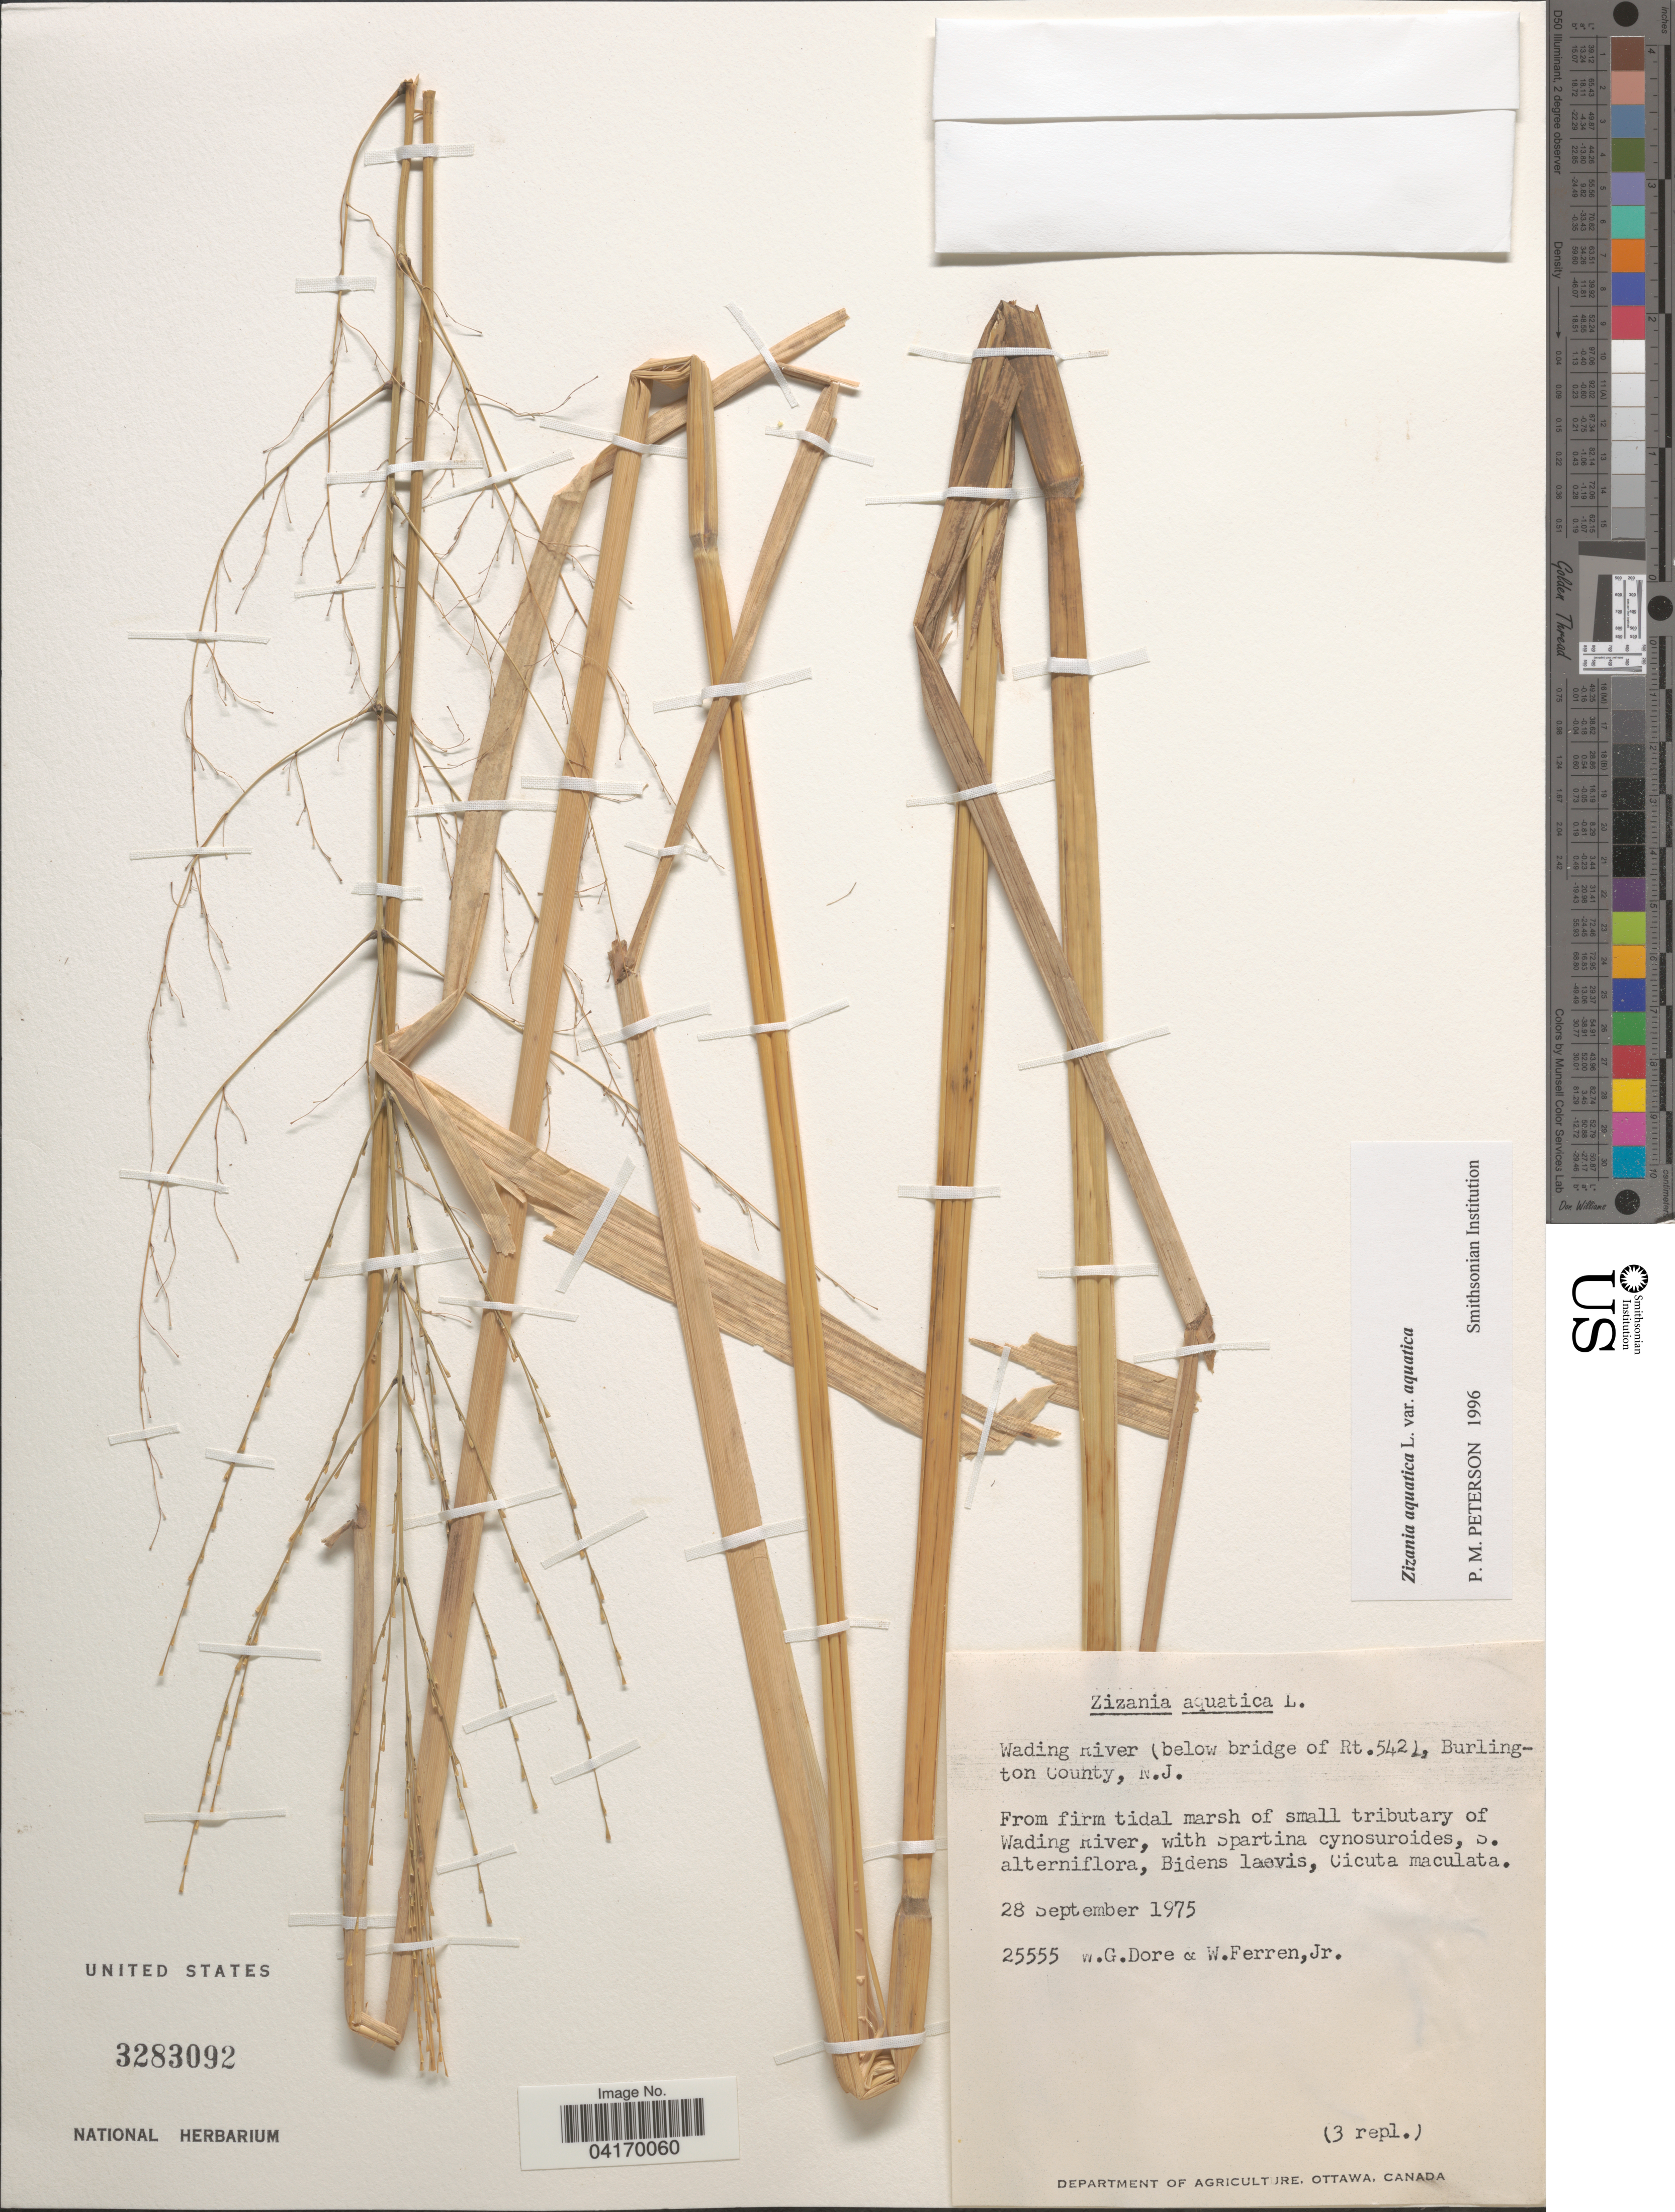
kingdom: Plantae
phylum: Tracheophyta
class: Liliopsida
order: Poales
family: Poaceae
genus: Zizania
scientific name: Zizania aquatica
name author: L.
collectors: W. Dore & W. Ferren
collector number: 25555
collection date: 1975-09-28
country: United States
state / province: New Jersey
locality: Wading River (below bridge of Rt. 542), Burlington County.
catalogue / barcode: US 3283092